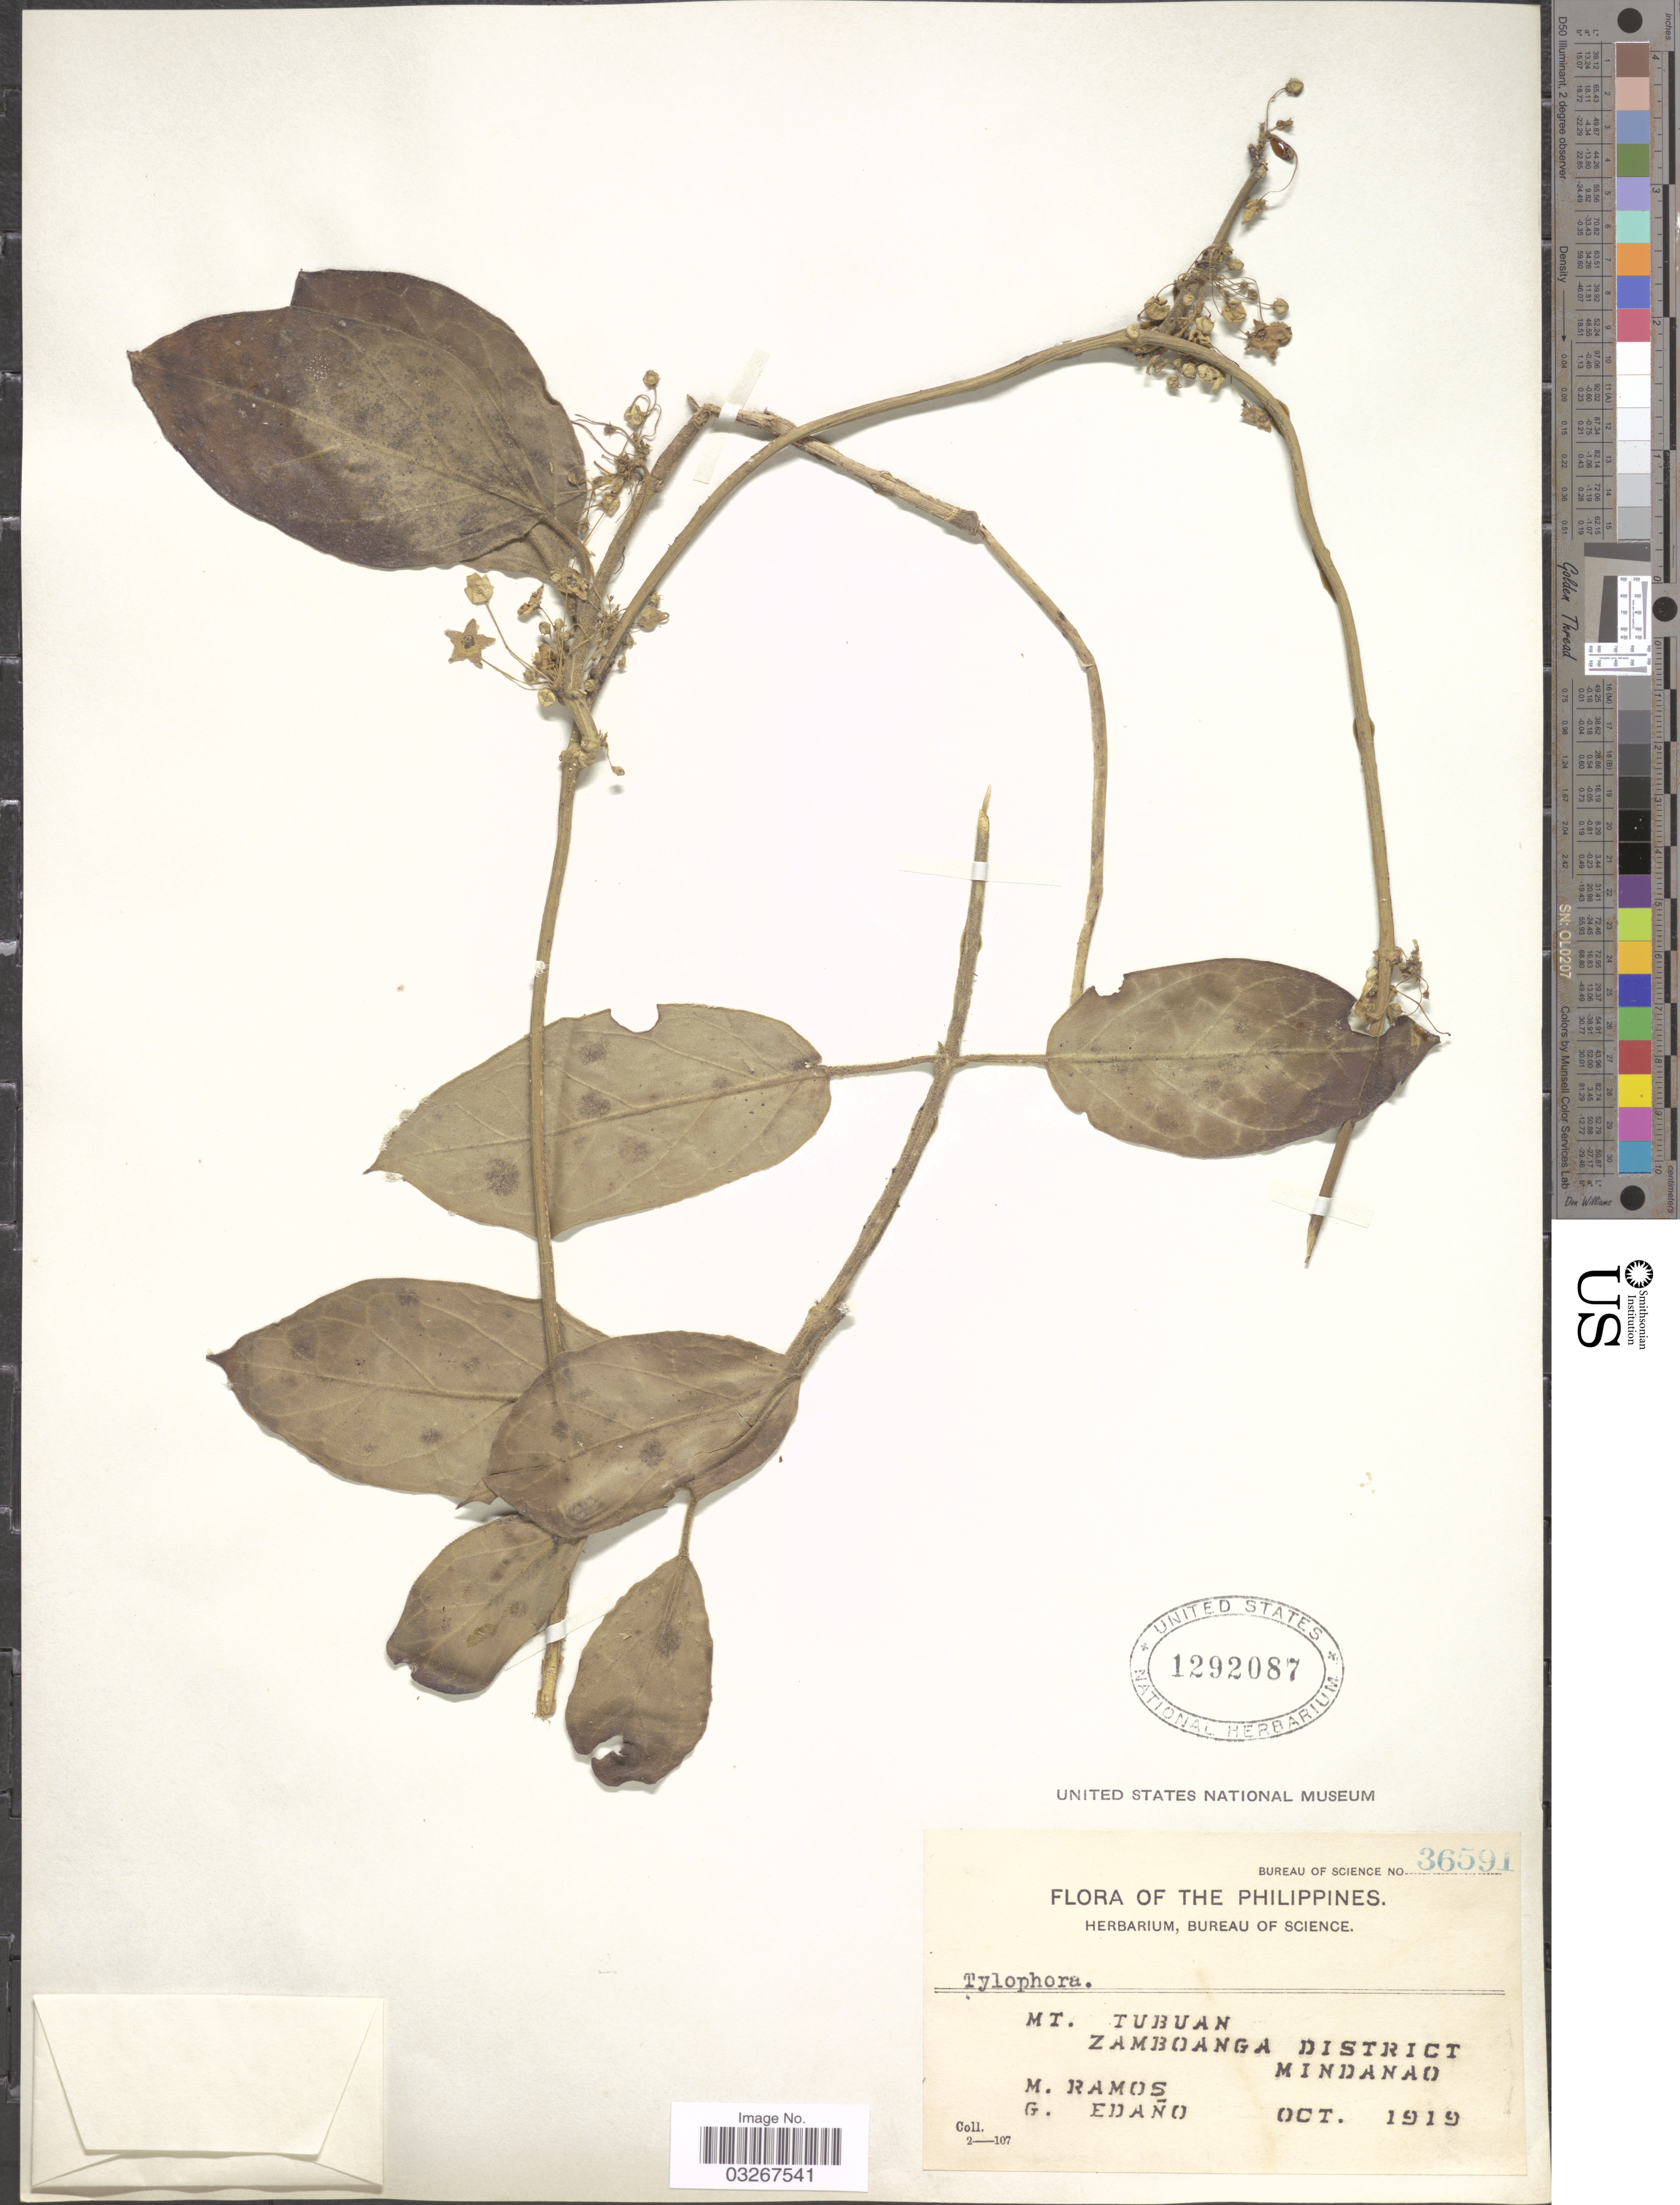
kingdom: Plantae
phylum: Tracheophyta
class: Magnoliopsida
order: Gentianales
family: Apocynaceae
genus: Tylophora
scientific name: Tylophora sp.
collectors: M. Ramos & G. Edaño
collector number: Bureau of Science 36591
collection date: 1919-10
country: Philippines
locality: Mt. Tubuan, Zamboanga District, Mindanao.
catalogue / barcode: US 1292087